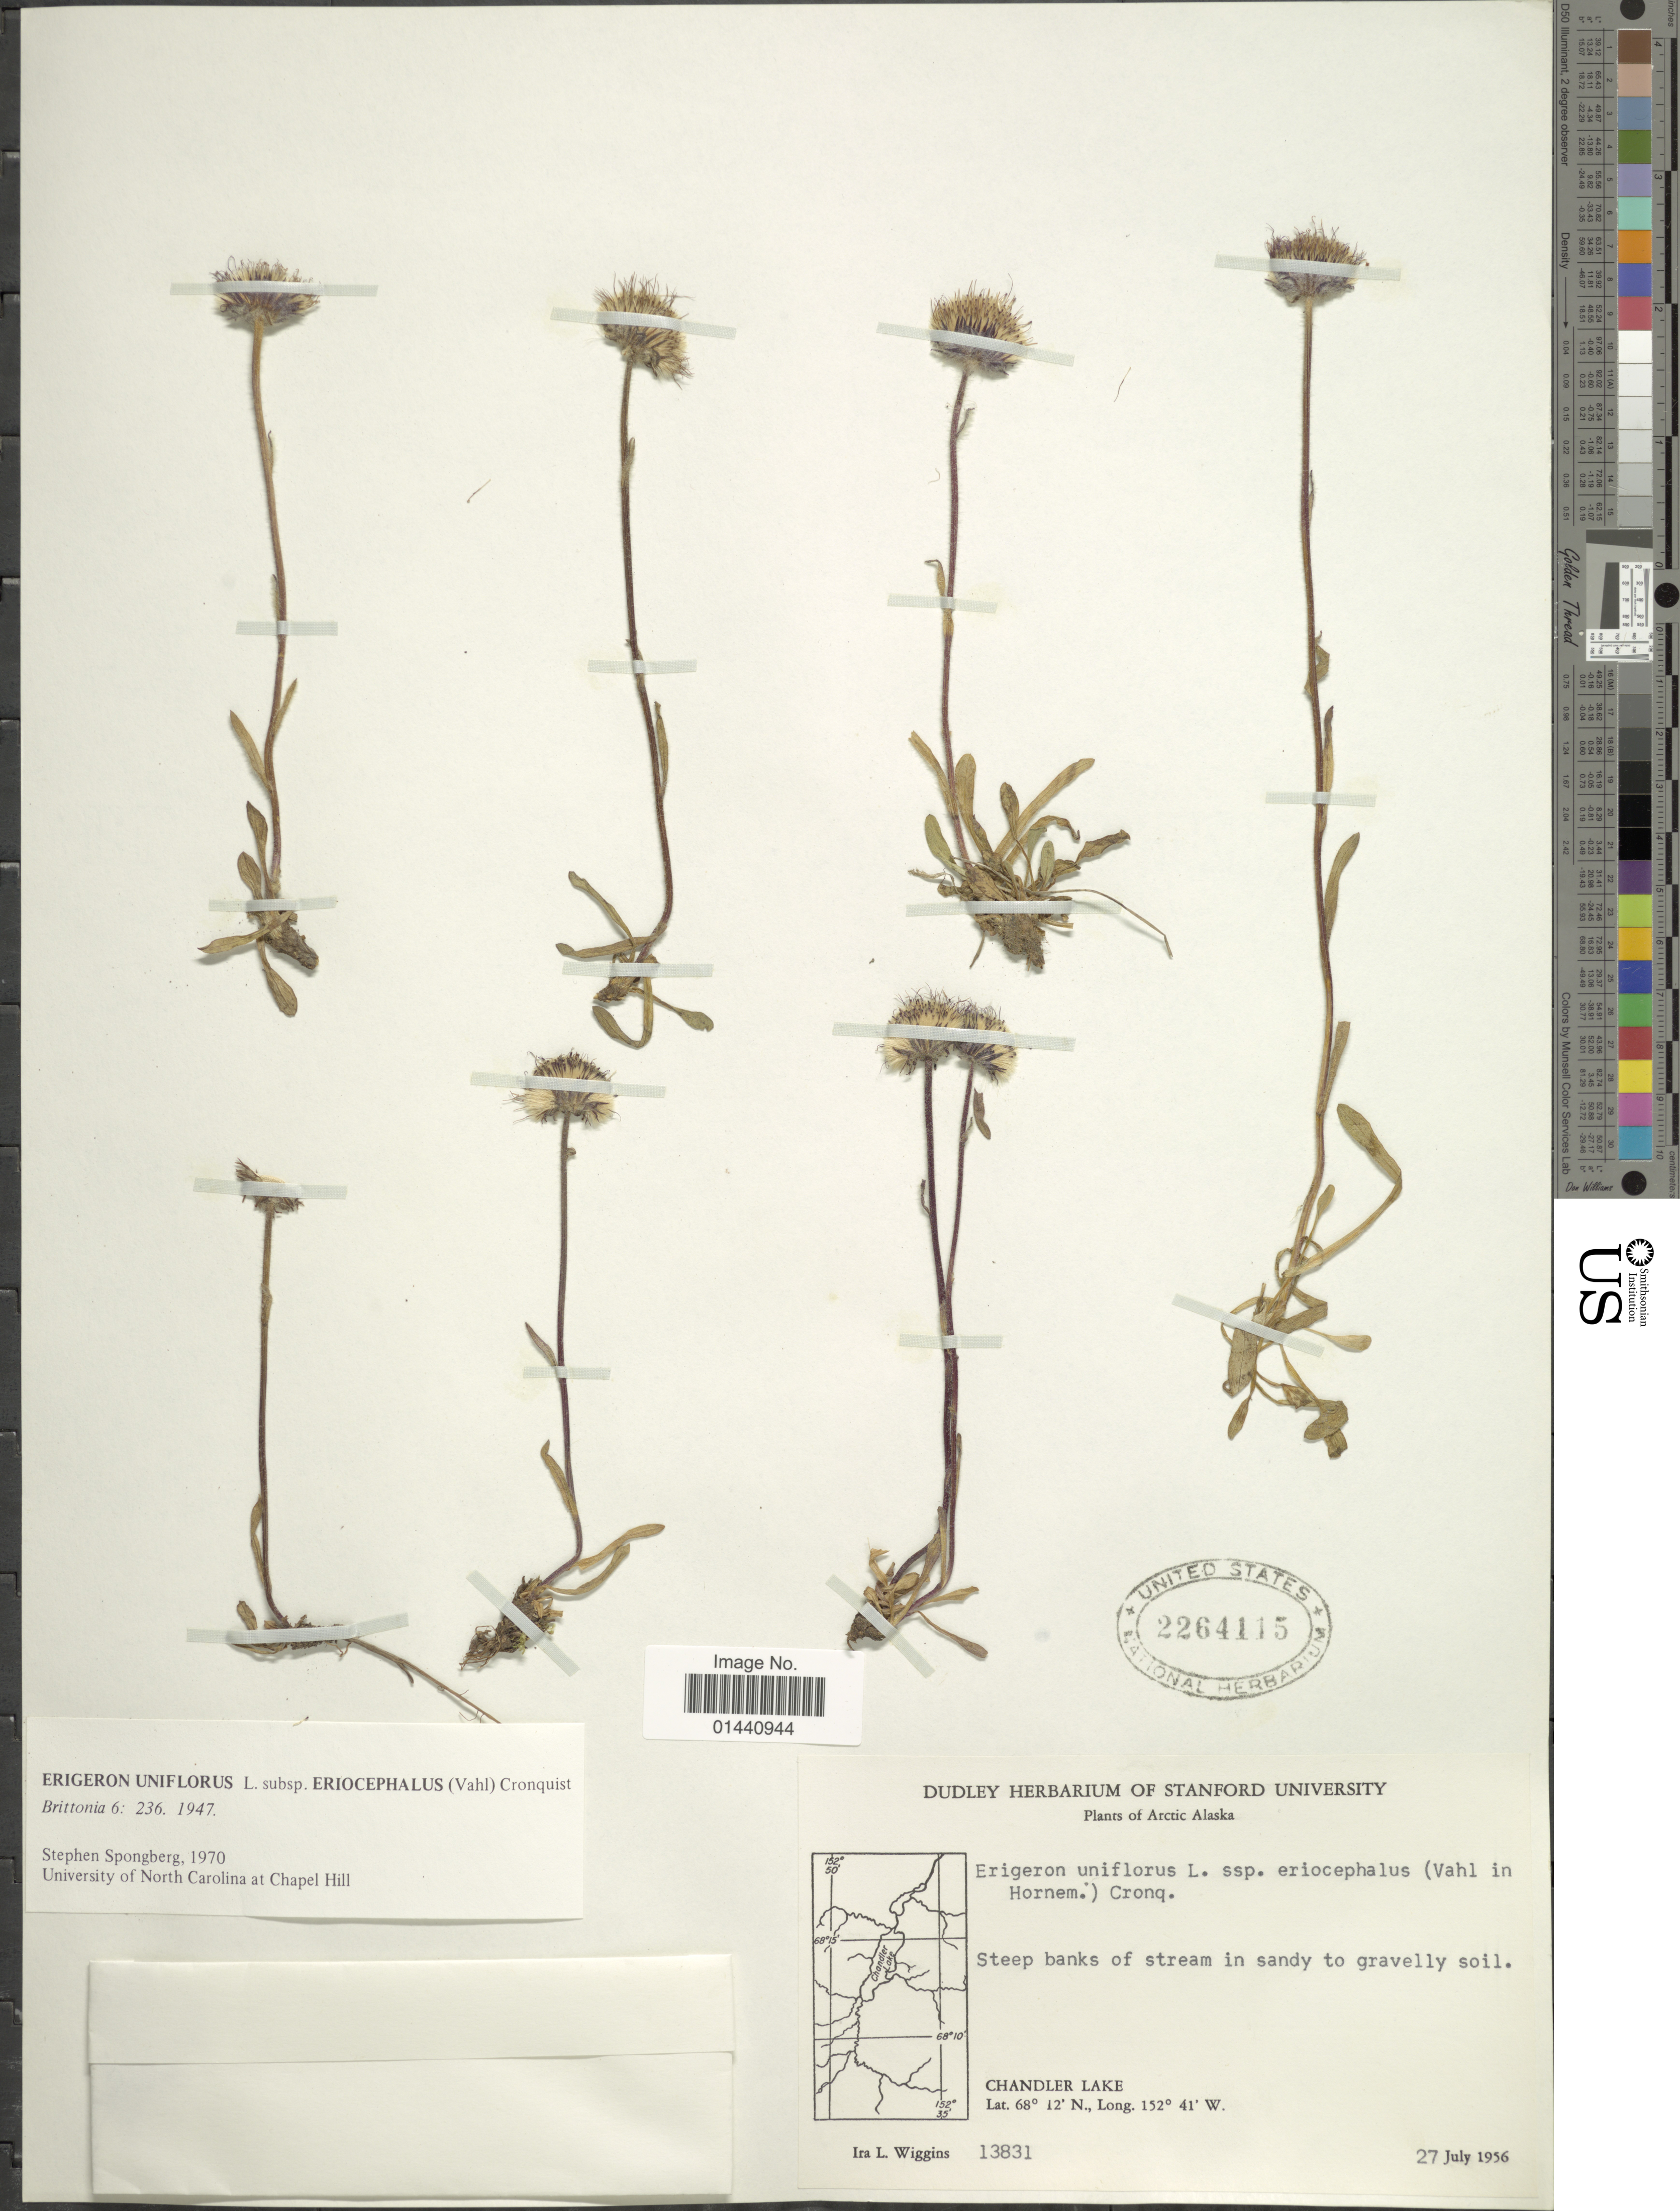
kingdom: Plantae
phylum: Tracheophyta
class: Magnoliopsida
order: Asterales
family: Asteraceae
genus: Erigeron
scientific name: Erigeron eriocephalus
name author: J. Vahl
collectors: I. L. Wiggins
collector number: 13831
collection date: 1956-07-27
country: United States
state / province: Alaska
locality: Arctic Alaska. Chandler Lake.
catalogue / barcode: US 2264115